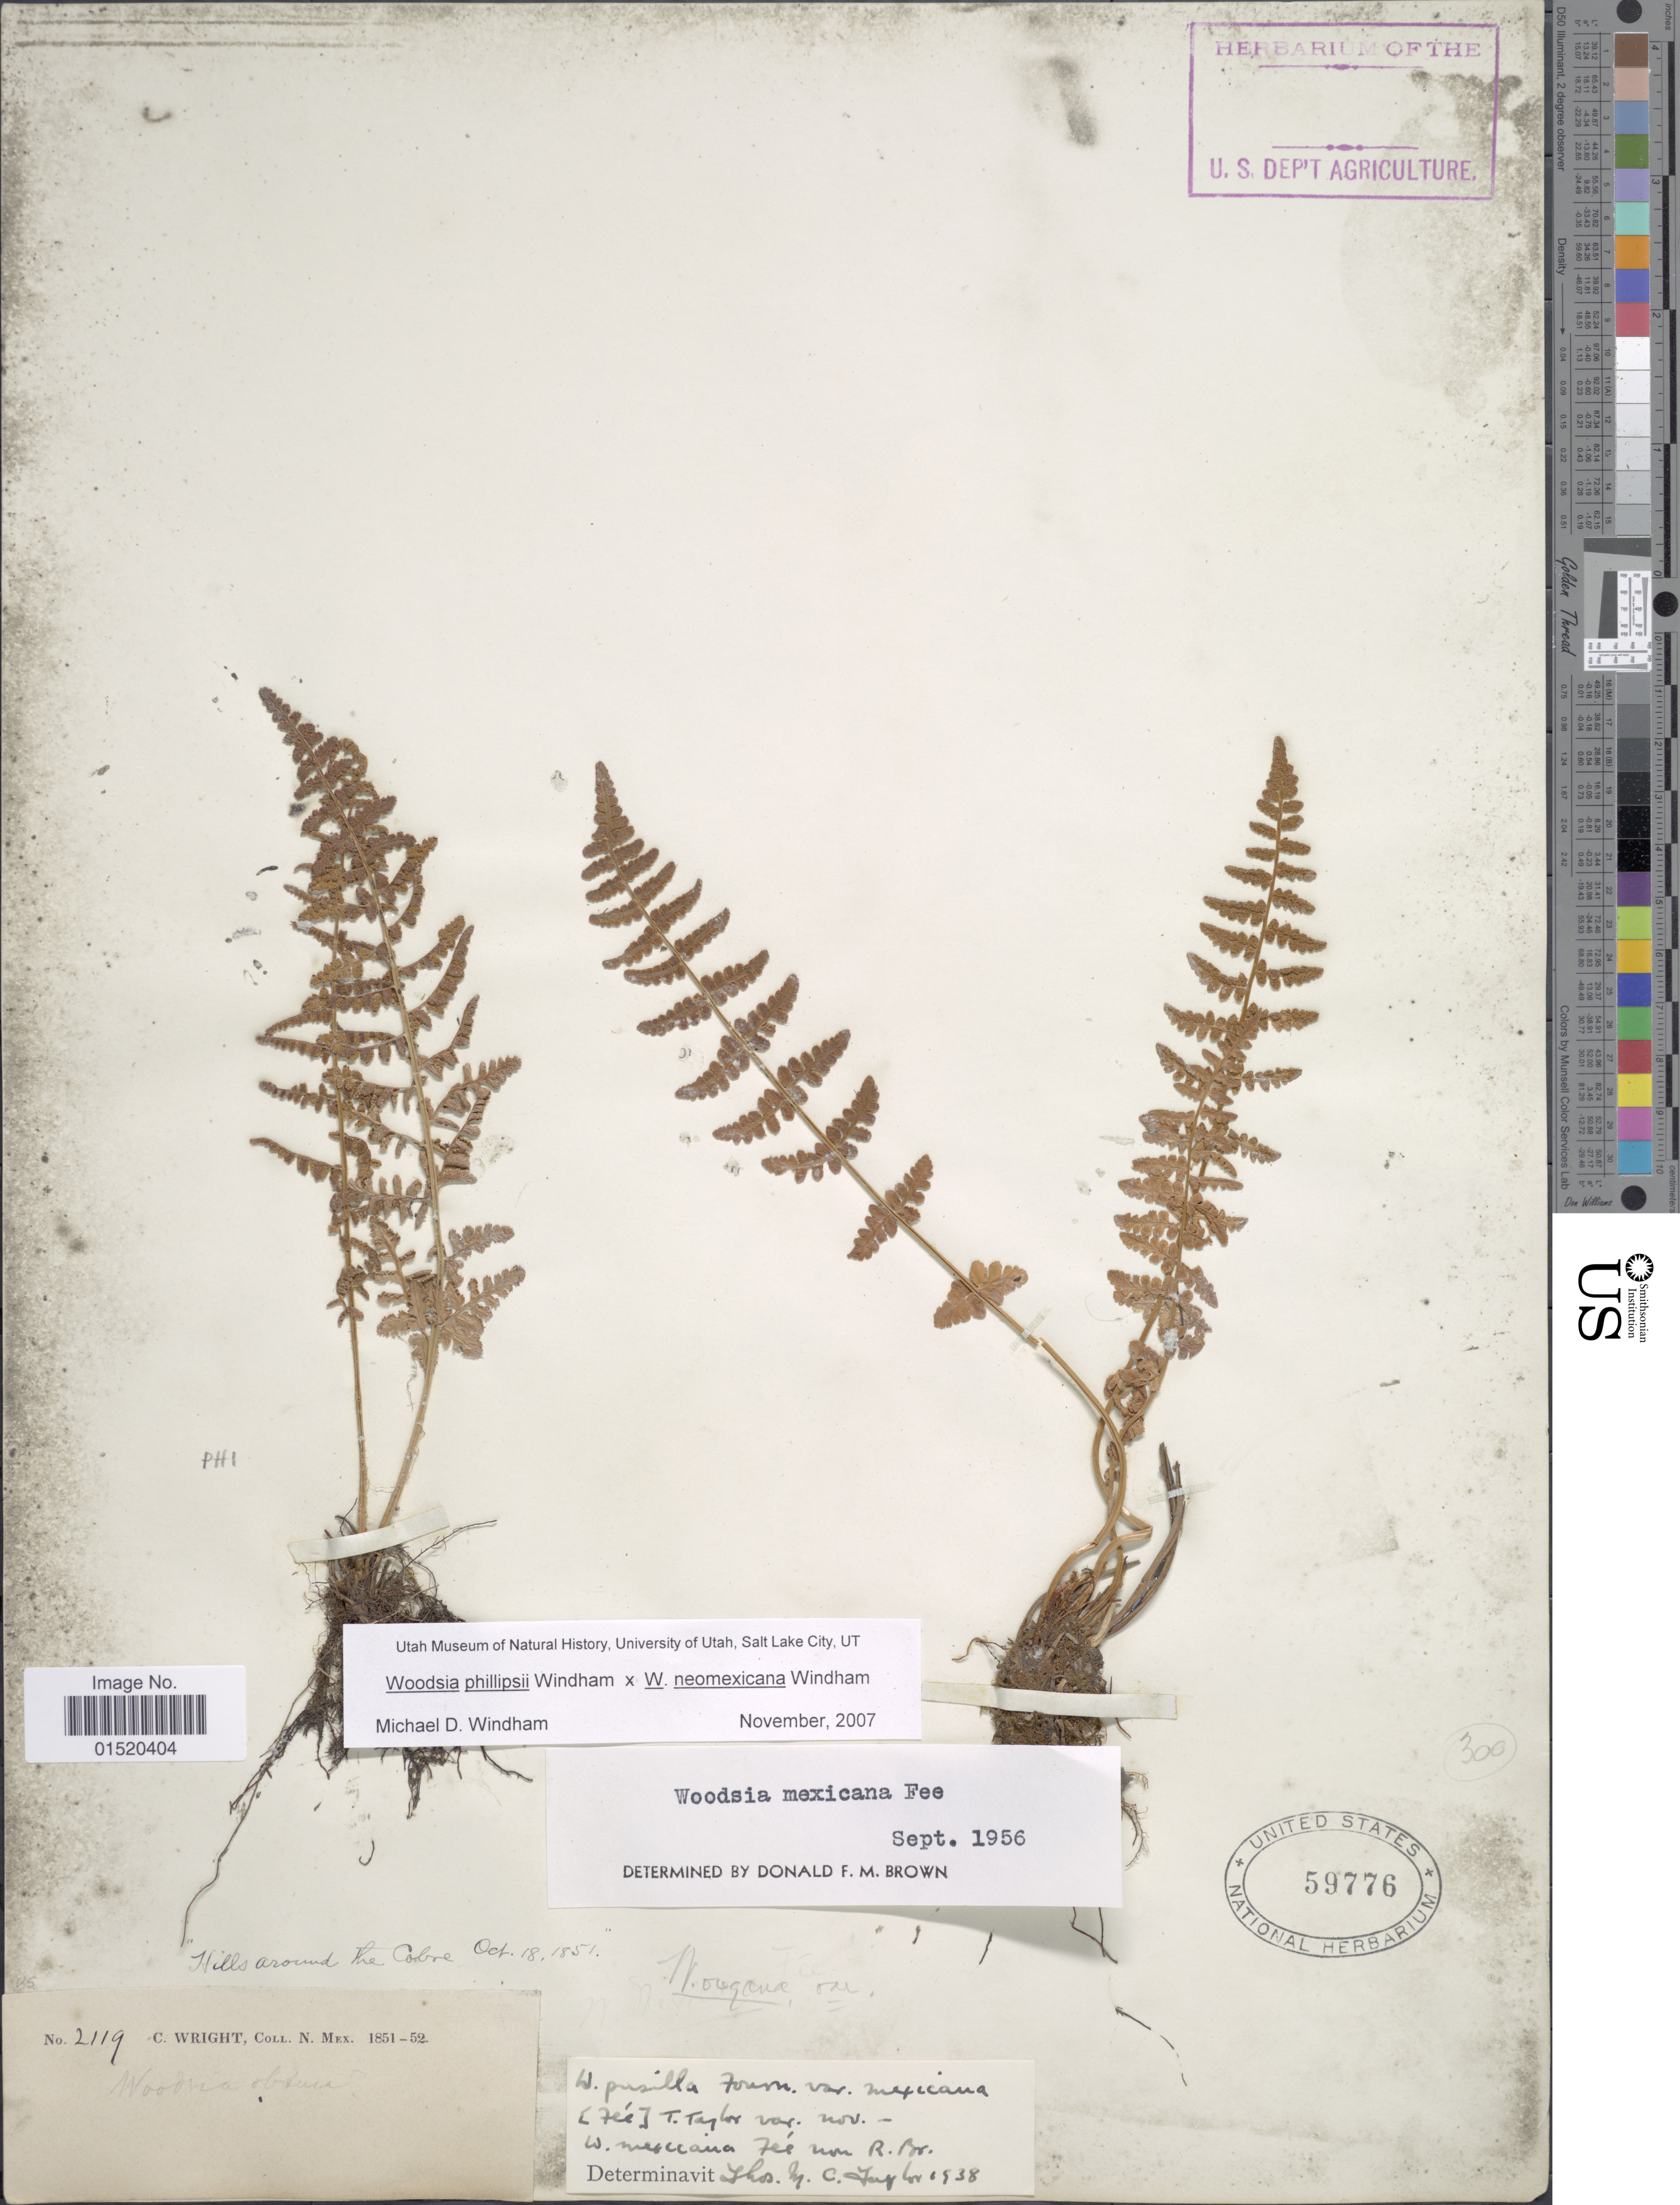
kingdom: Plantae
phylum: Tracheophyta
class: Polypodiopsida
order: Polypodiales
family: Woodsiaceae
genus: Woodsia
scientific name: Woodsia phillipsii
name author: Windham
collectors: C. Wright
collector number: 2119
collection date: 1851/1852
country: United States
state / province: New Mexico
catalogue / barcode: US 59776